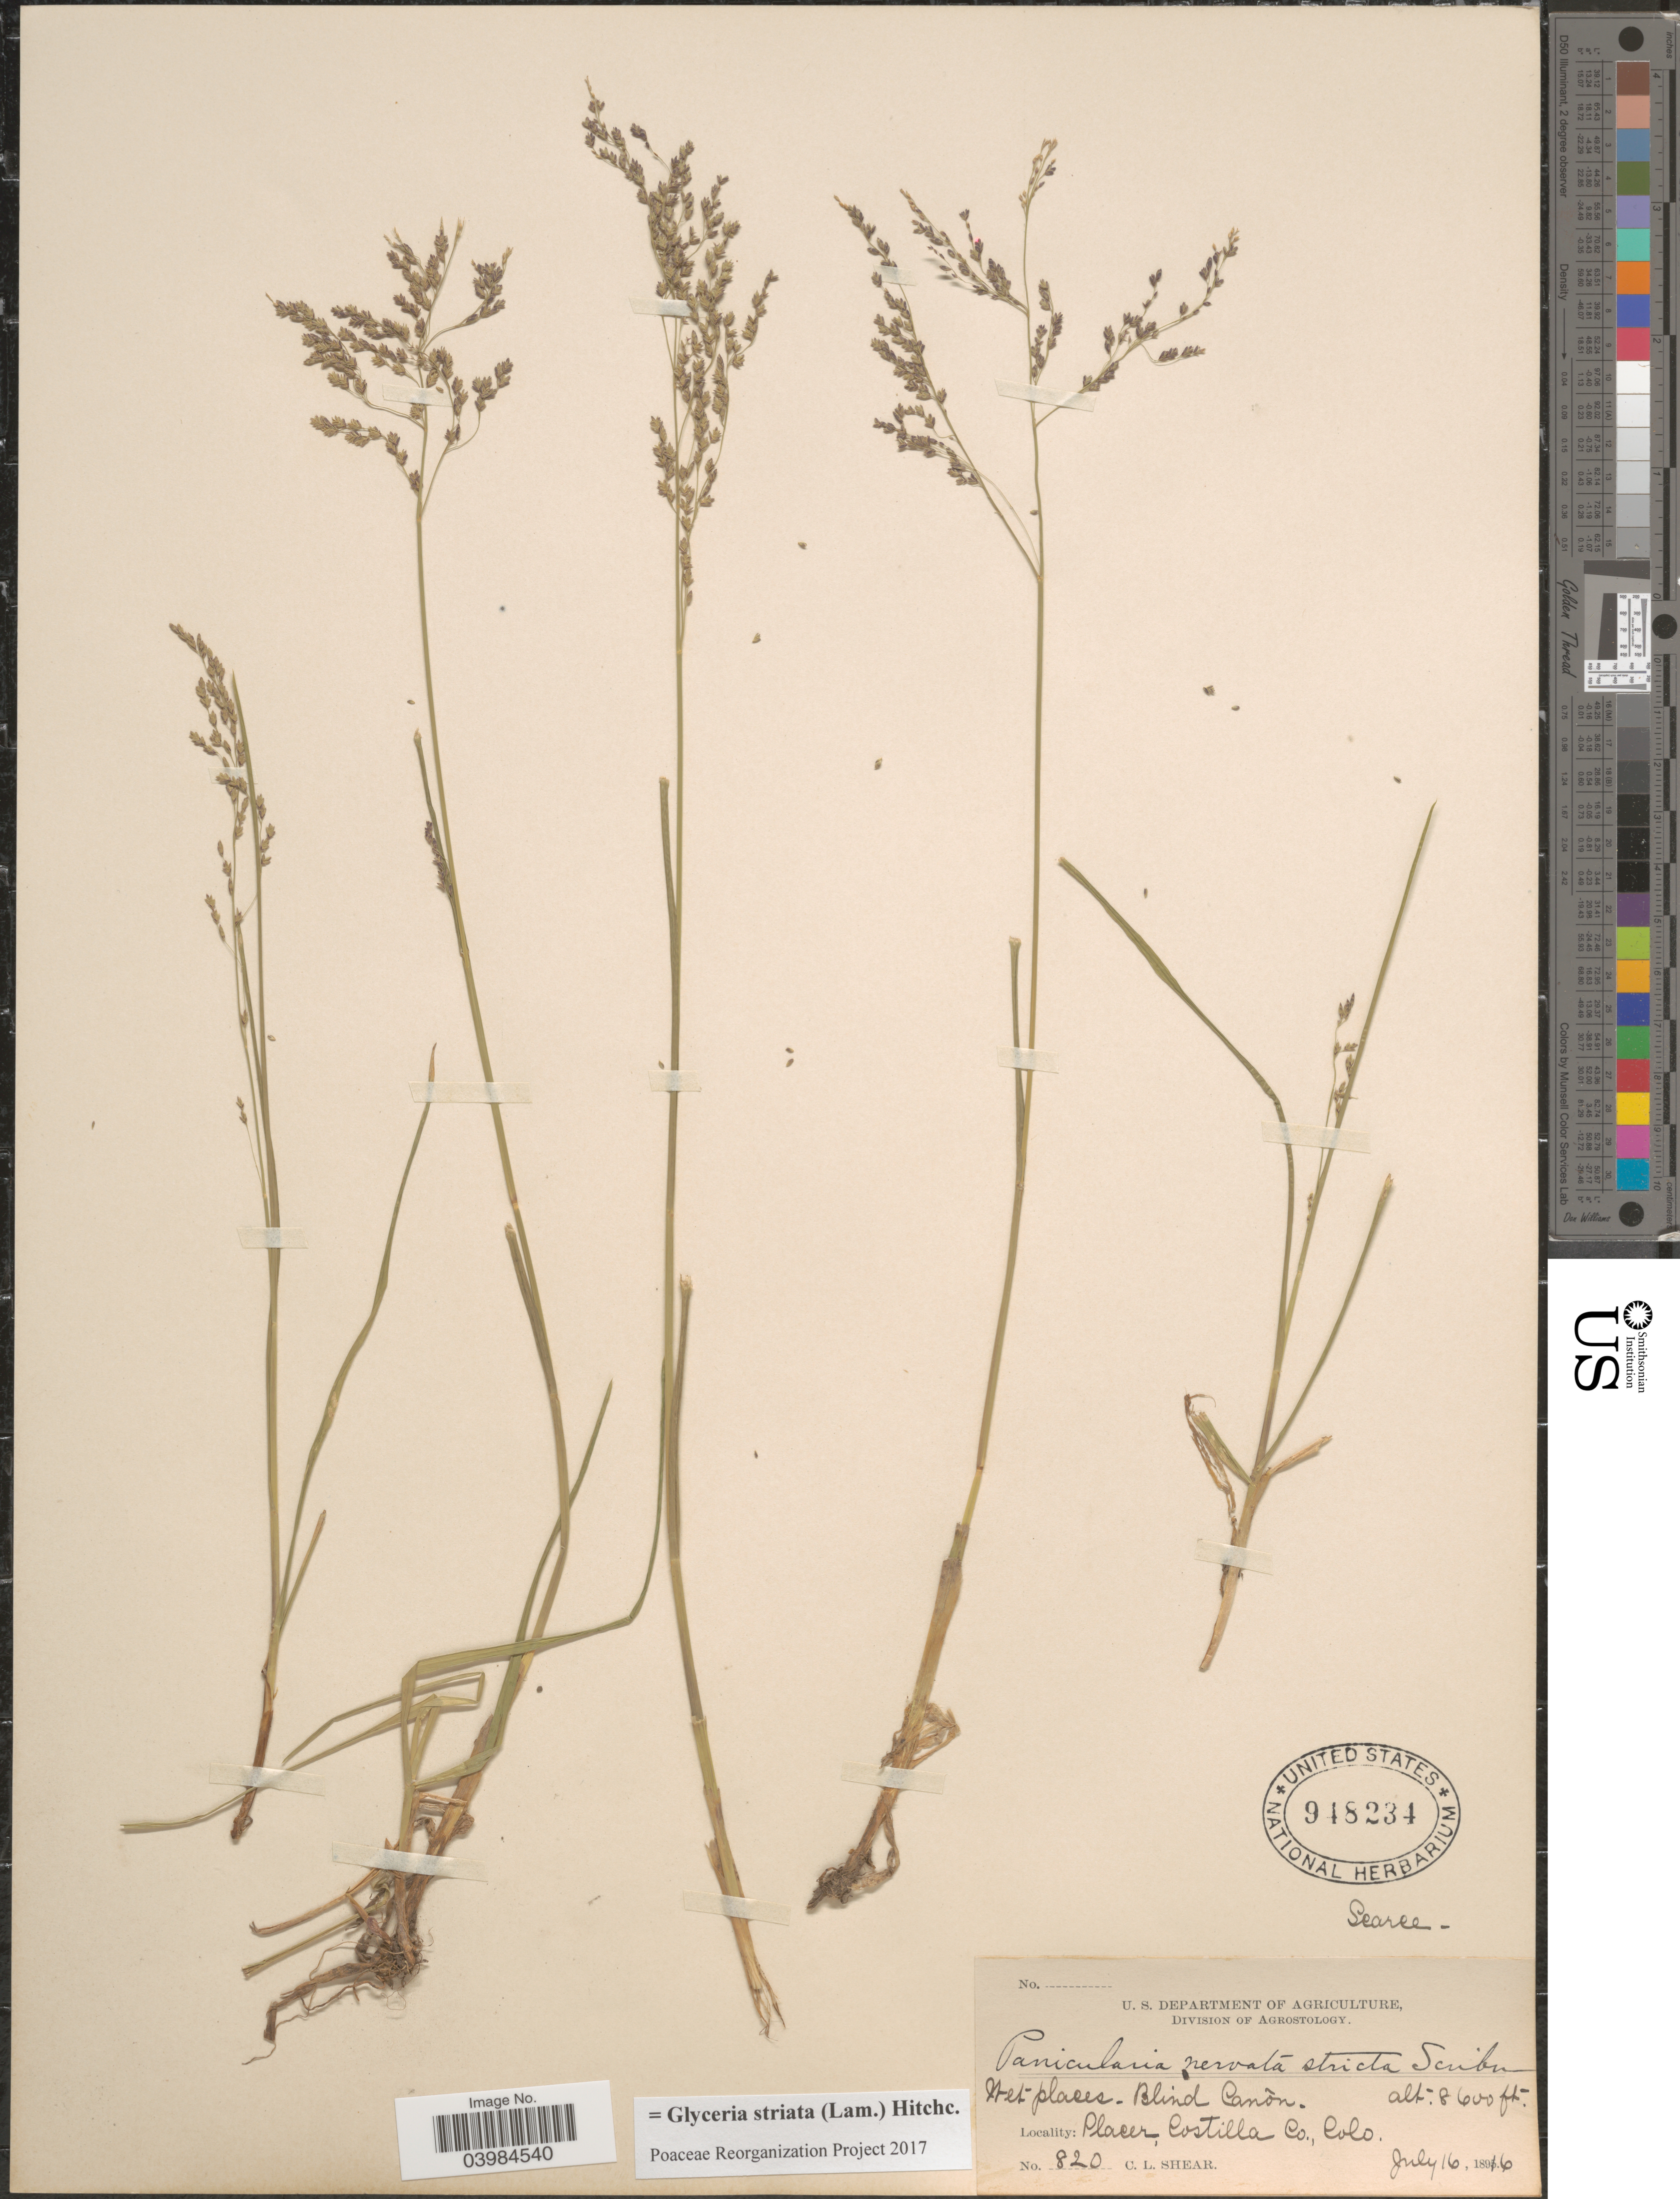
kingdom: Plantae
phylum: Tracheophyta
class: Liliopsida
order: Poales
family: Poaceae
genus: Glyceria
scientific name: Glyceria striata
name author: (Lam.) Hitchc.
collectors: C. L. Shear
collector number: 820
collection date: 1816-07-16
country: United States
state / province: Colorado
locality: Wet places-Blind Cañon. Placer Costilla Co.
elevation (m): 2621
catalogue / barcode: US 948234